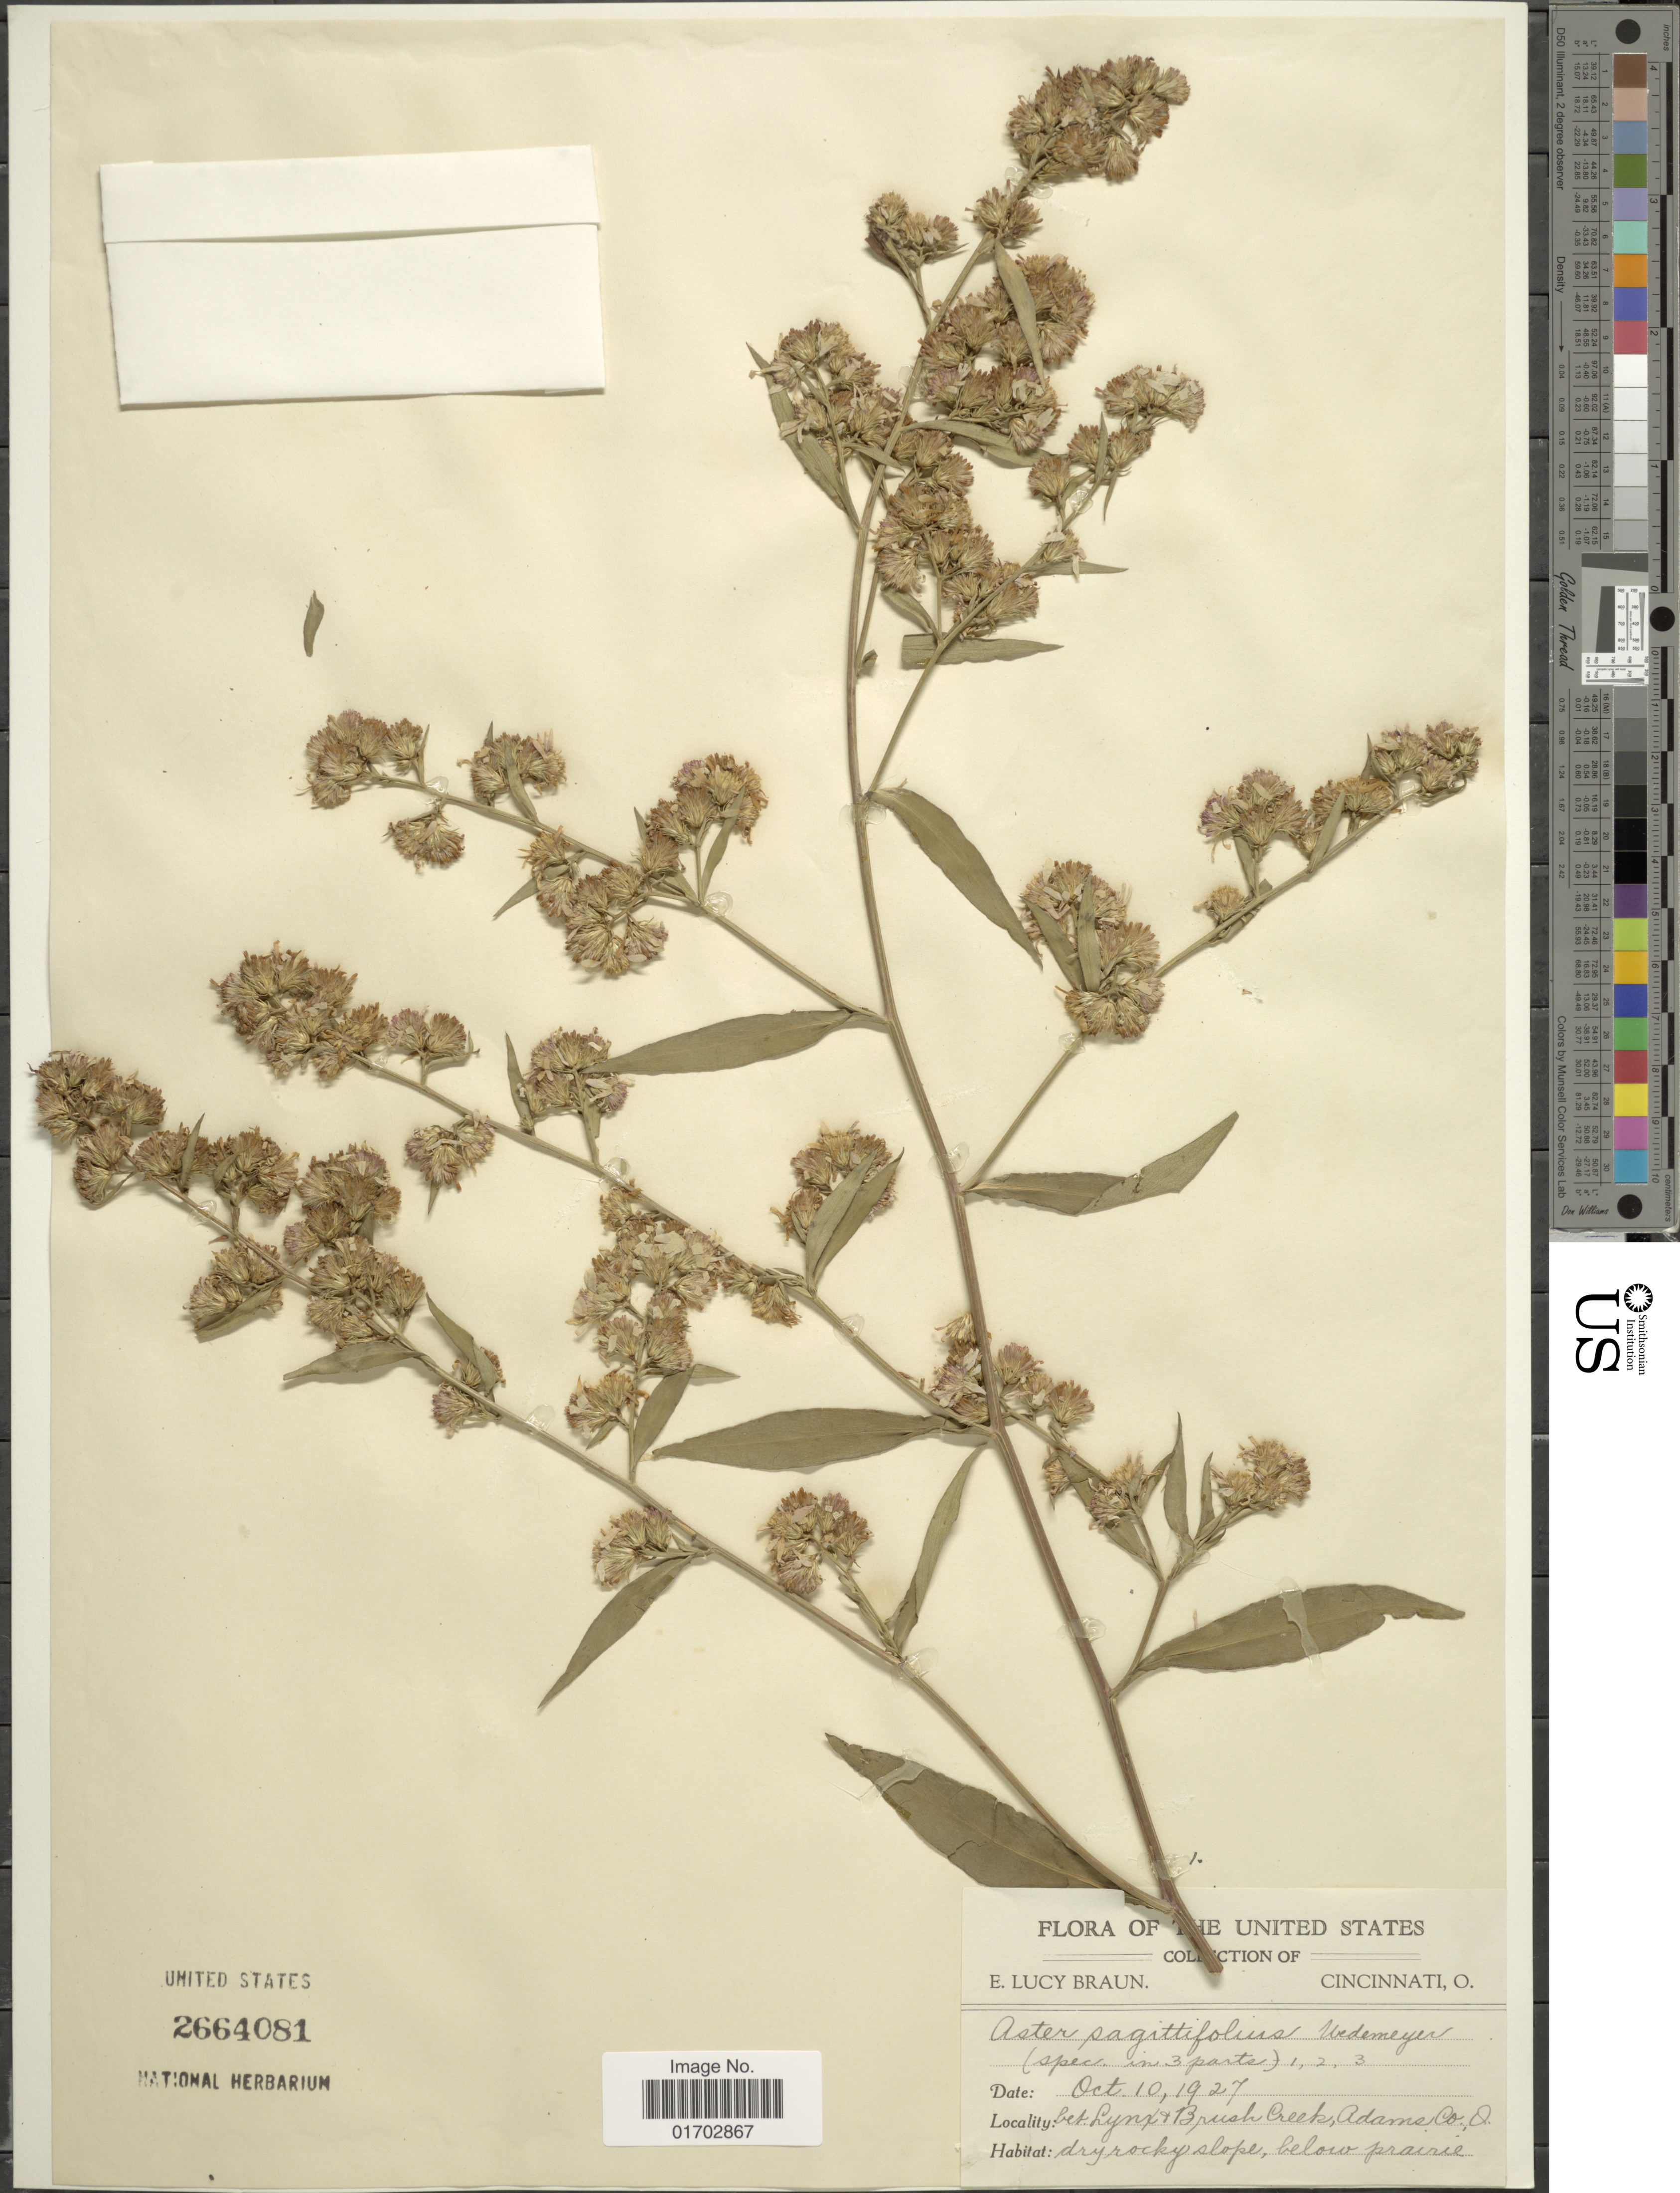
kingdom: Plantae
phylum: Tracheophyta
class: Magnoliopsida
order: Asterales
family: Asteraceae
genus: Symphyotrichum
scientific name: Symphyotrichum sagittifolium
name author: (Wedem. ex Willd.) G.L. Nesom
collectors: E. L. Braun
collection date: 1927-10-10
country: United States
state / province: Ohio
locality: The United States, bet Lynx, Brush Creek, Adams Co.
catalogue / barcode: US 2664081